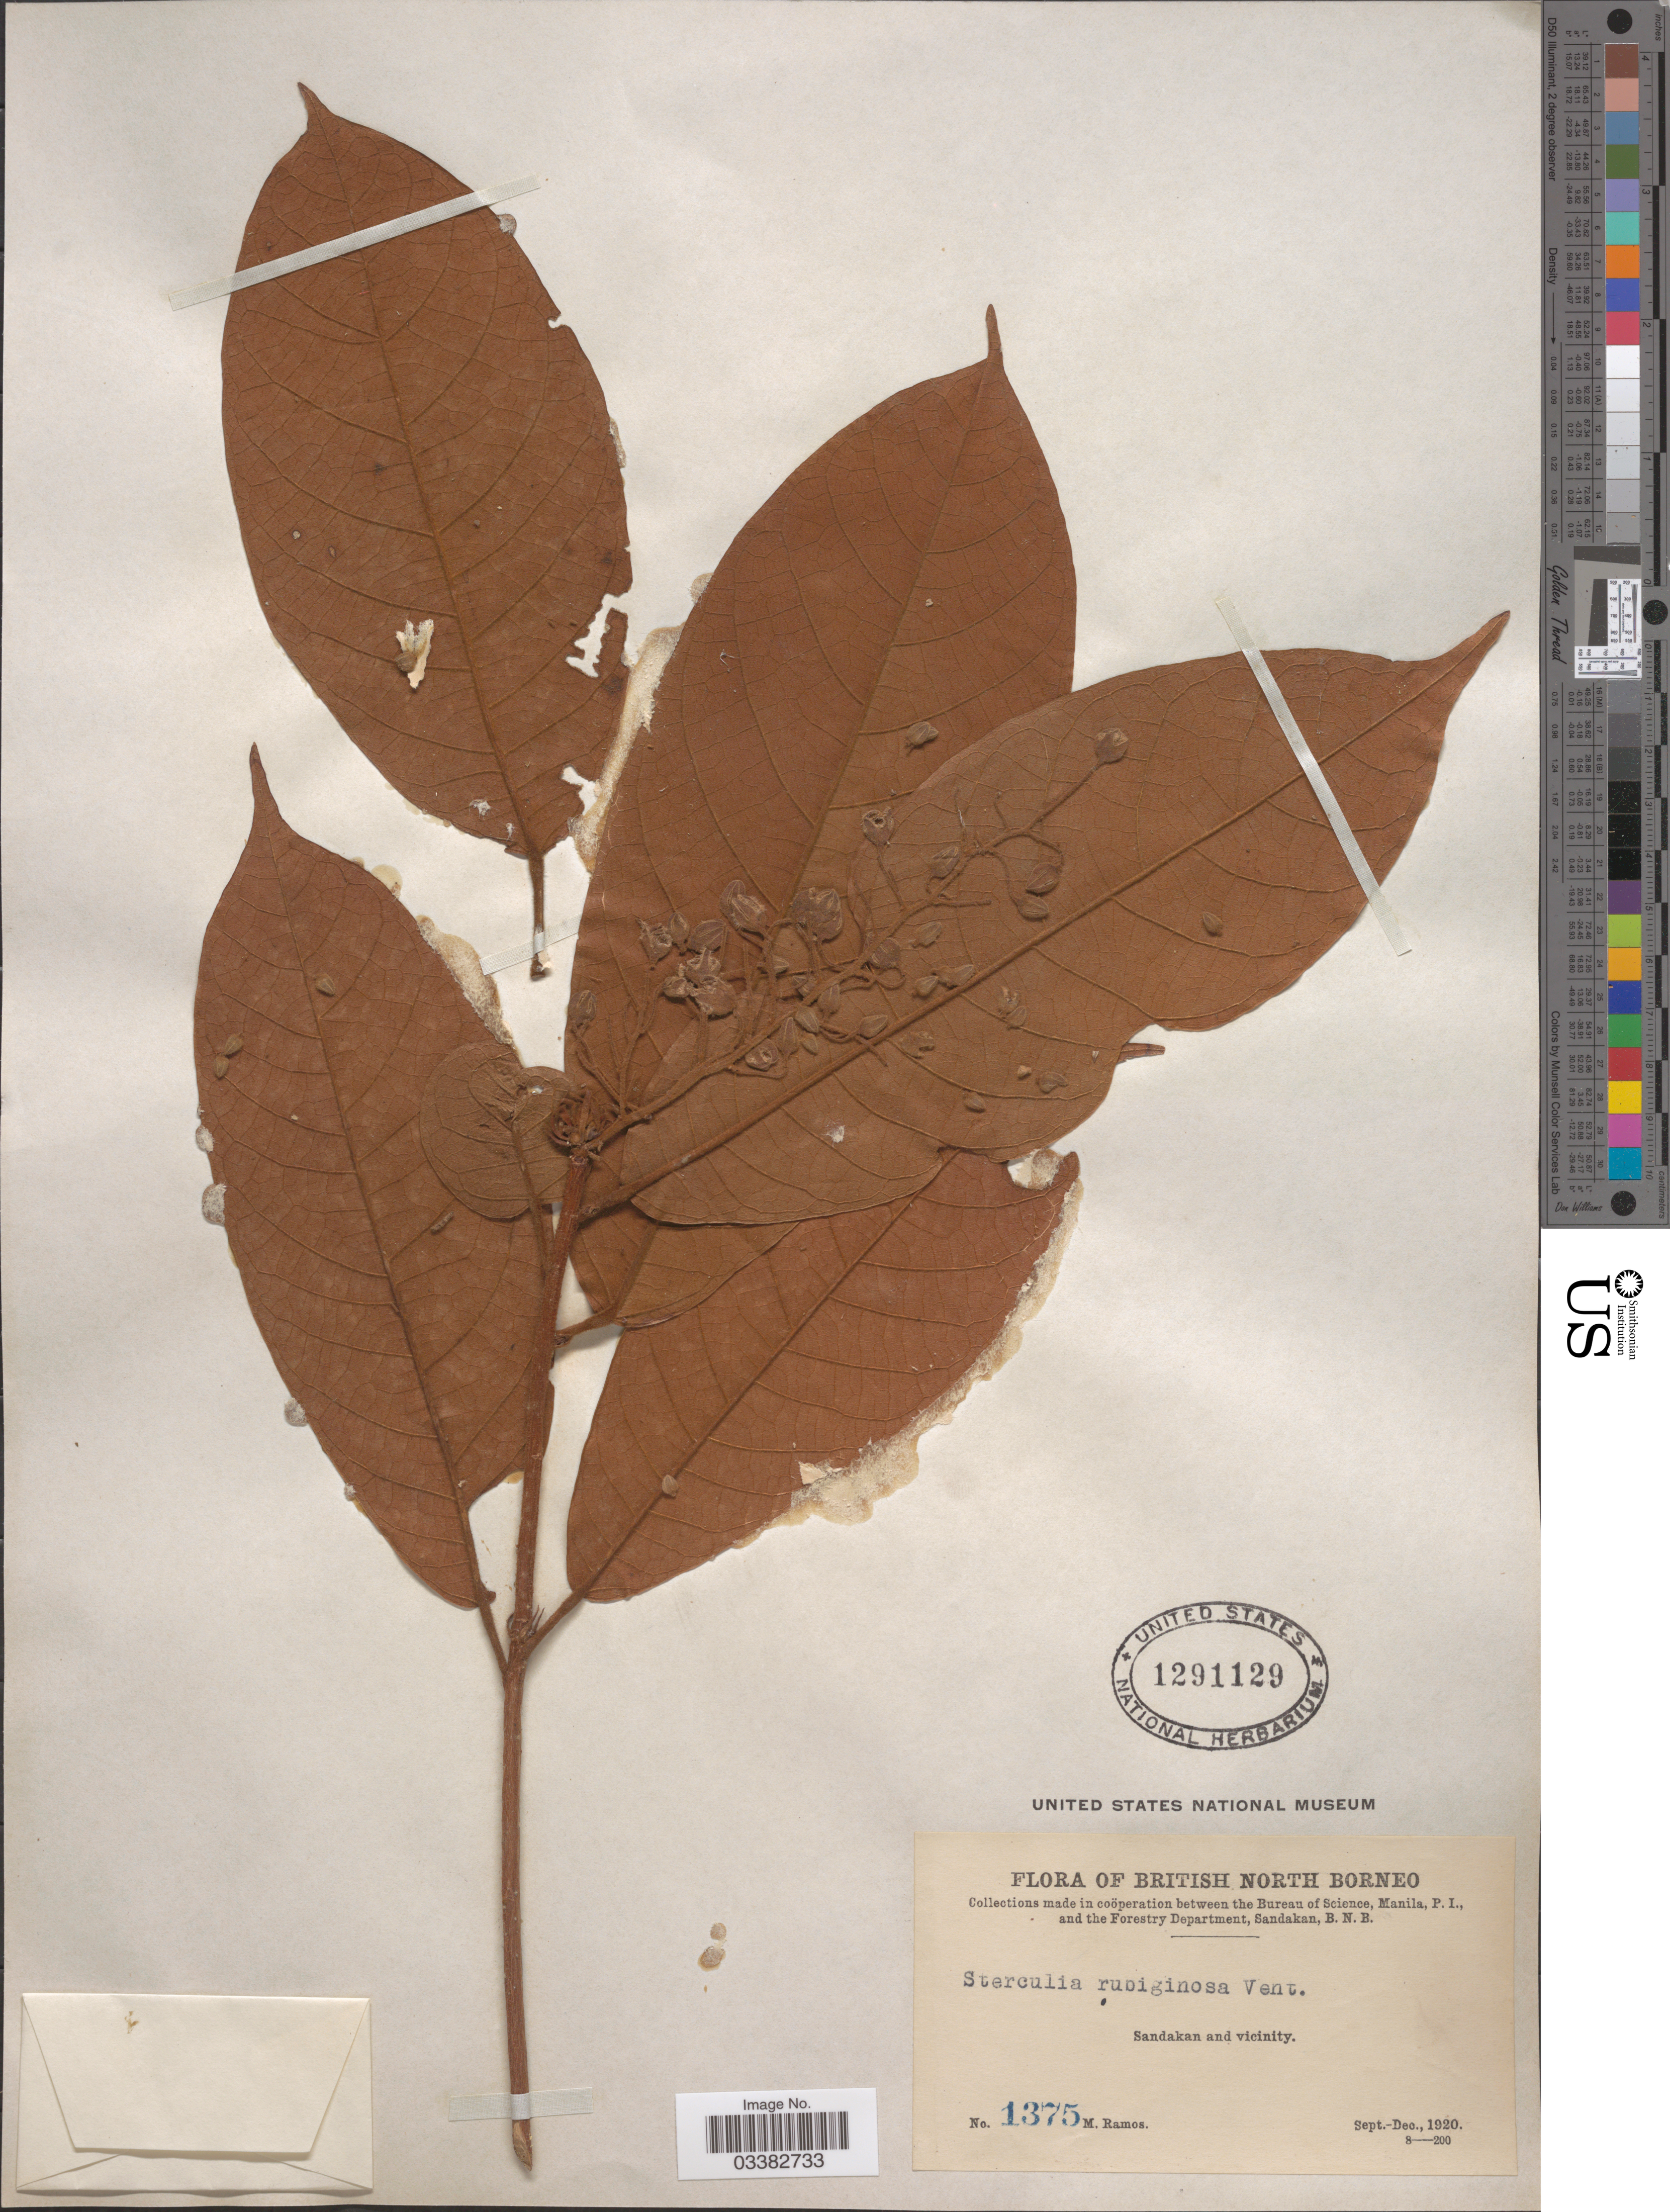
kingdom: Plantae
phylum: Tracheophyta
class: Magnoliopsida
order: Malvales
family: Malvaceae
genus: Sterculia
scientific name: Sterculia rubiginosa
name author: Vent.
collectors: M. Ramos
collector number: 1375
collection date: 1920-09/1920-12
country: Malaysia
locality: British North Borneo. Sandakan and vicinity.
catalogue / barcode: US 1291129